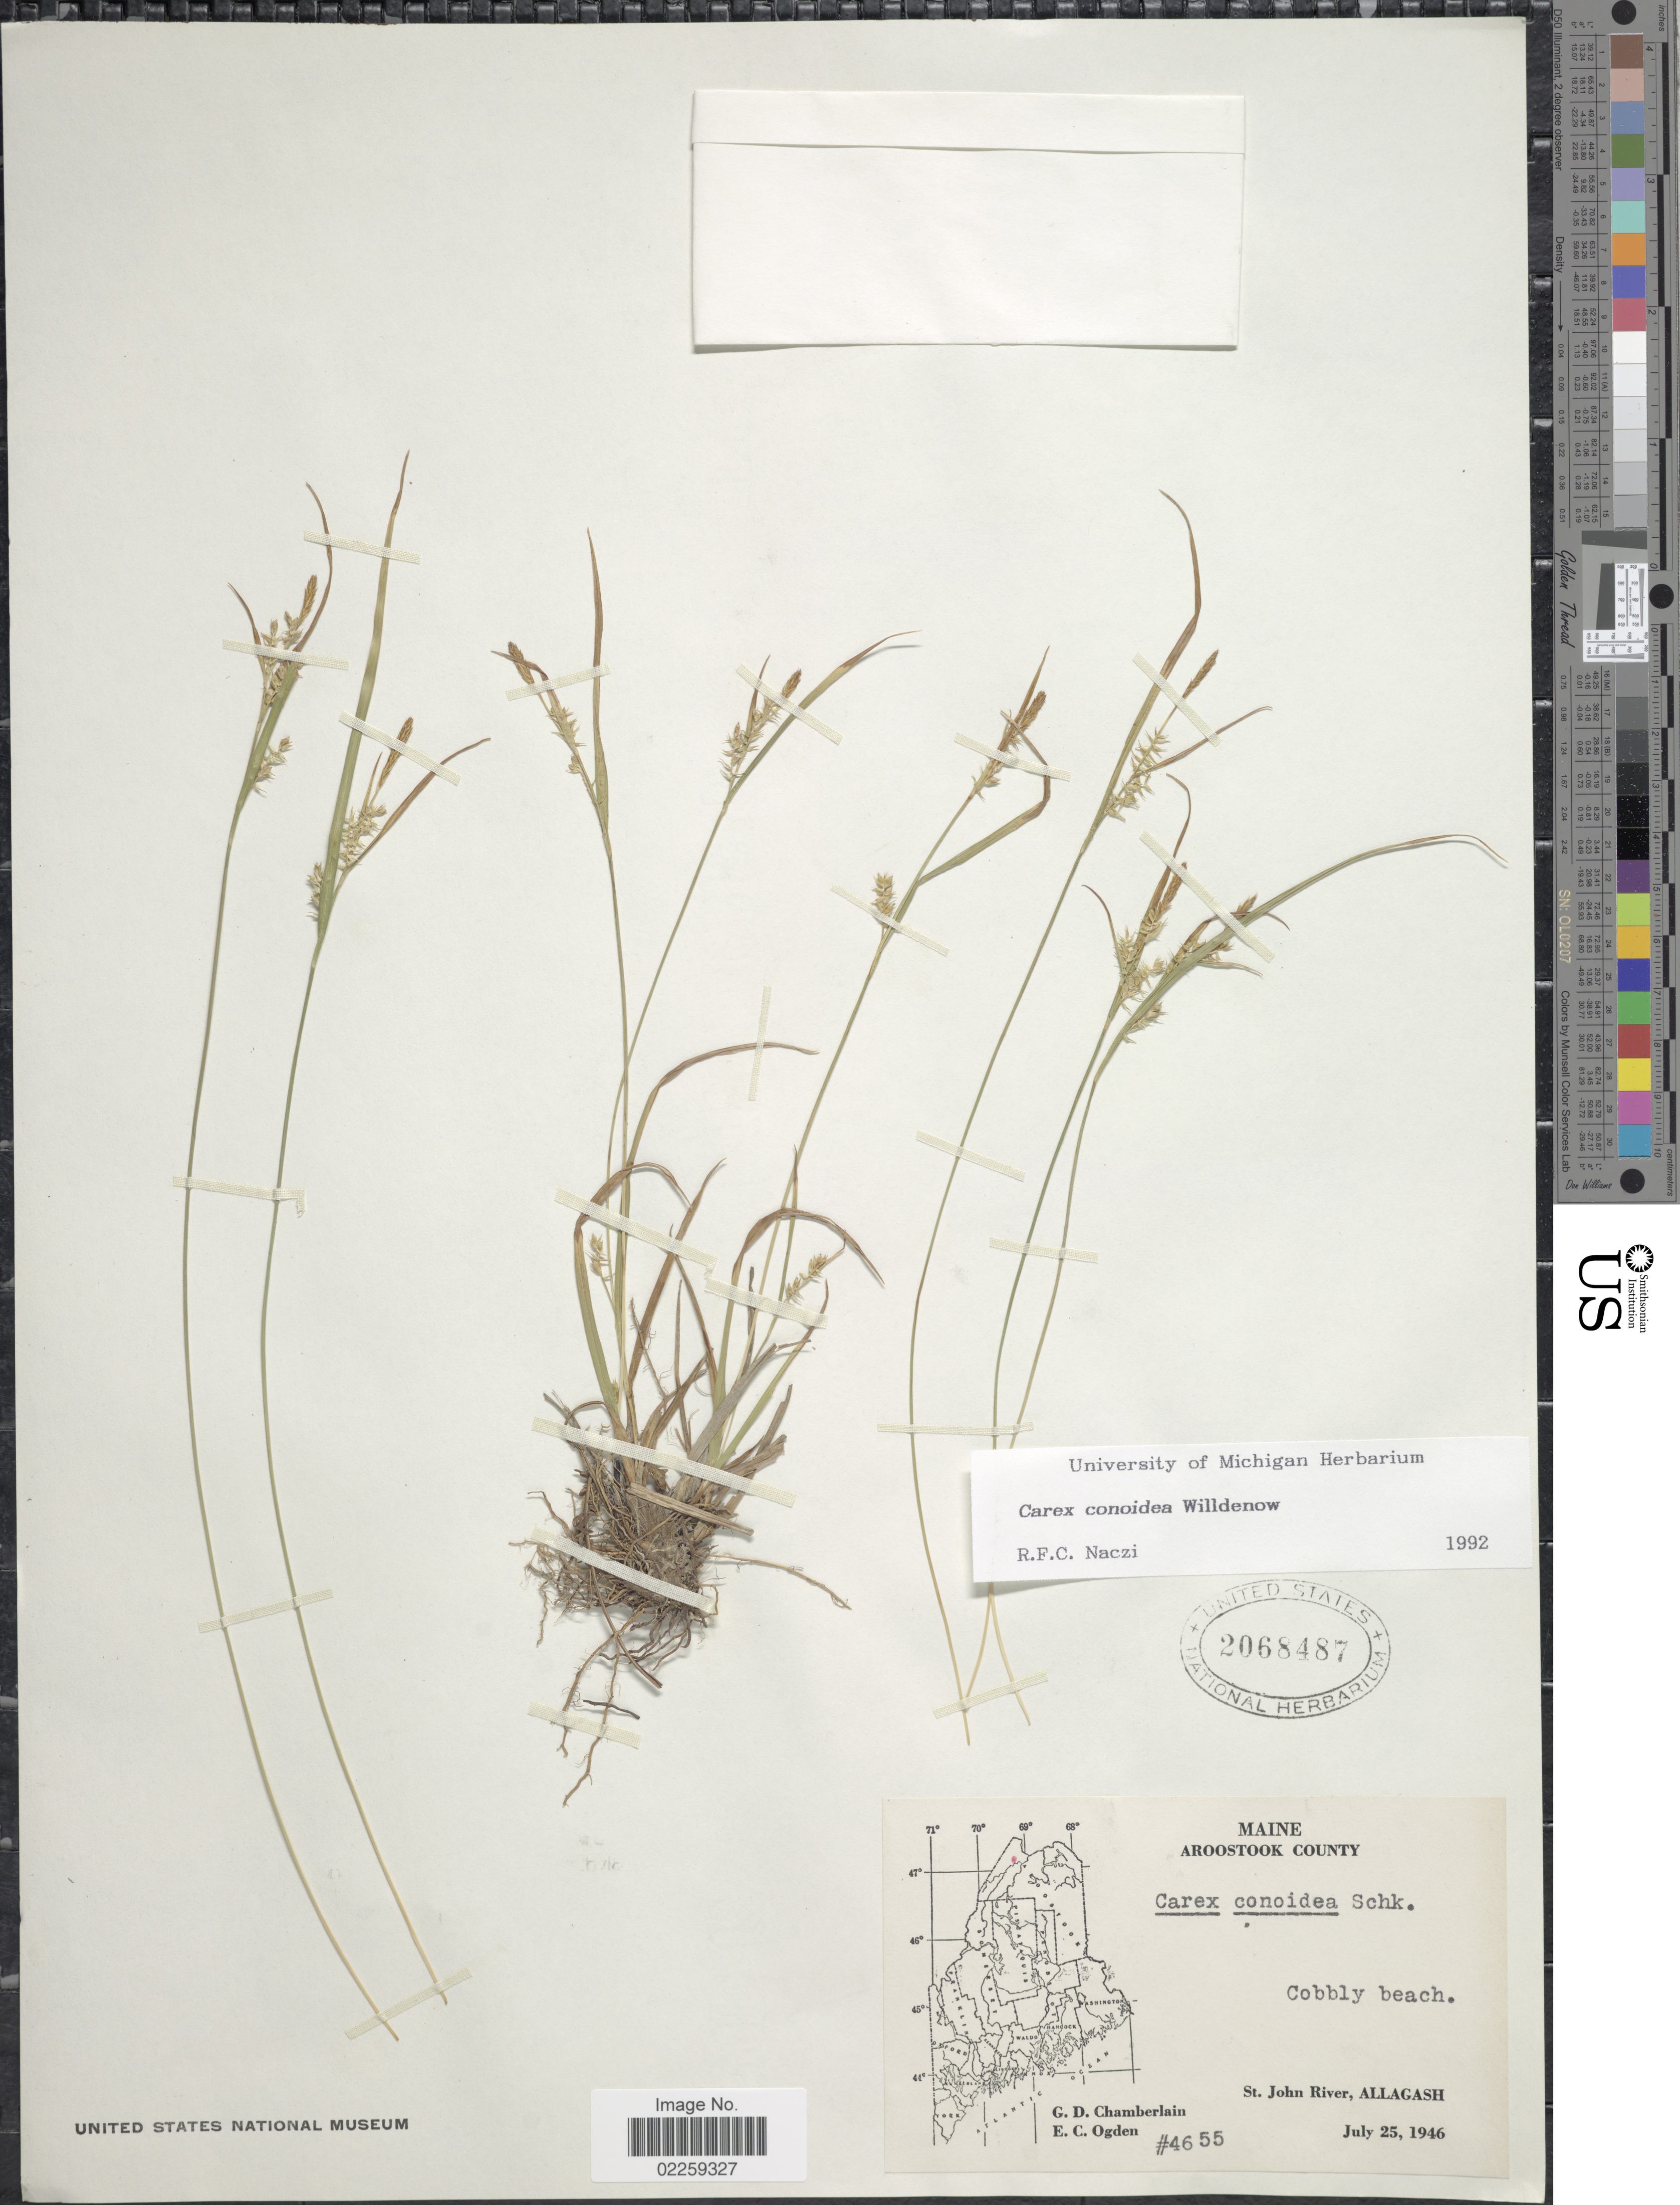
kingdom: Plantae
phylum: Tracheophyta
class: Liliopsida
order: Poales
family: Cyperaceae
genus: Carex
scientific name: Carex conoidea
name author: Willd.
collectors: G. D. Chamberlain & E. Ogden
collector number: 4655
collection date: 1946-07-25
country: United States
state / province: Maine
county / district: Aroostook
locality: Cobbly Beach, St. John River, Allagash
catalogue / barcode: US 2068487